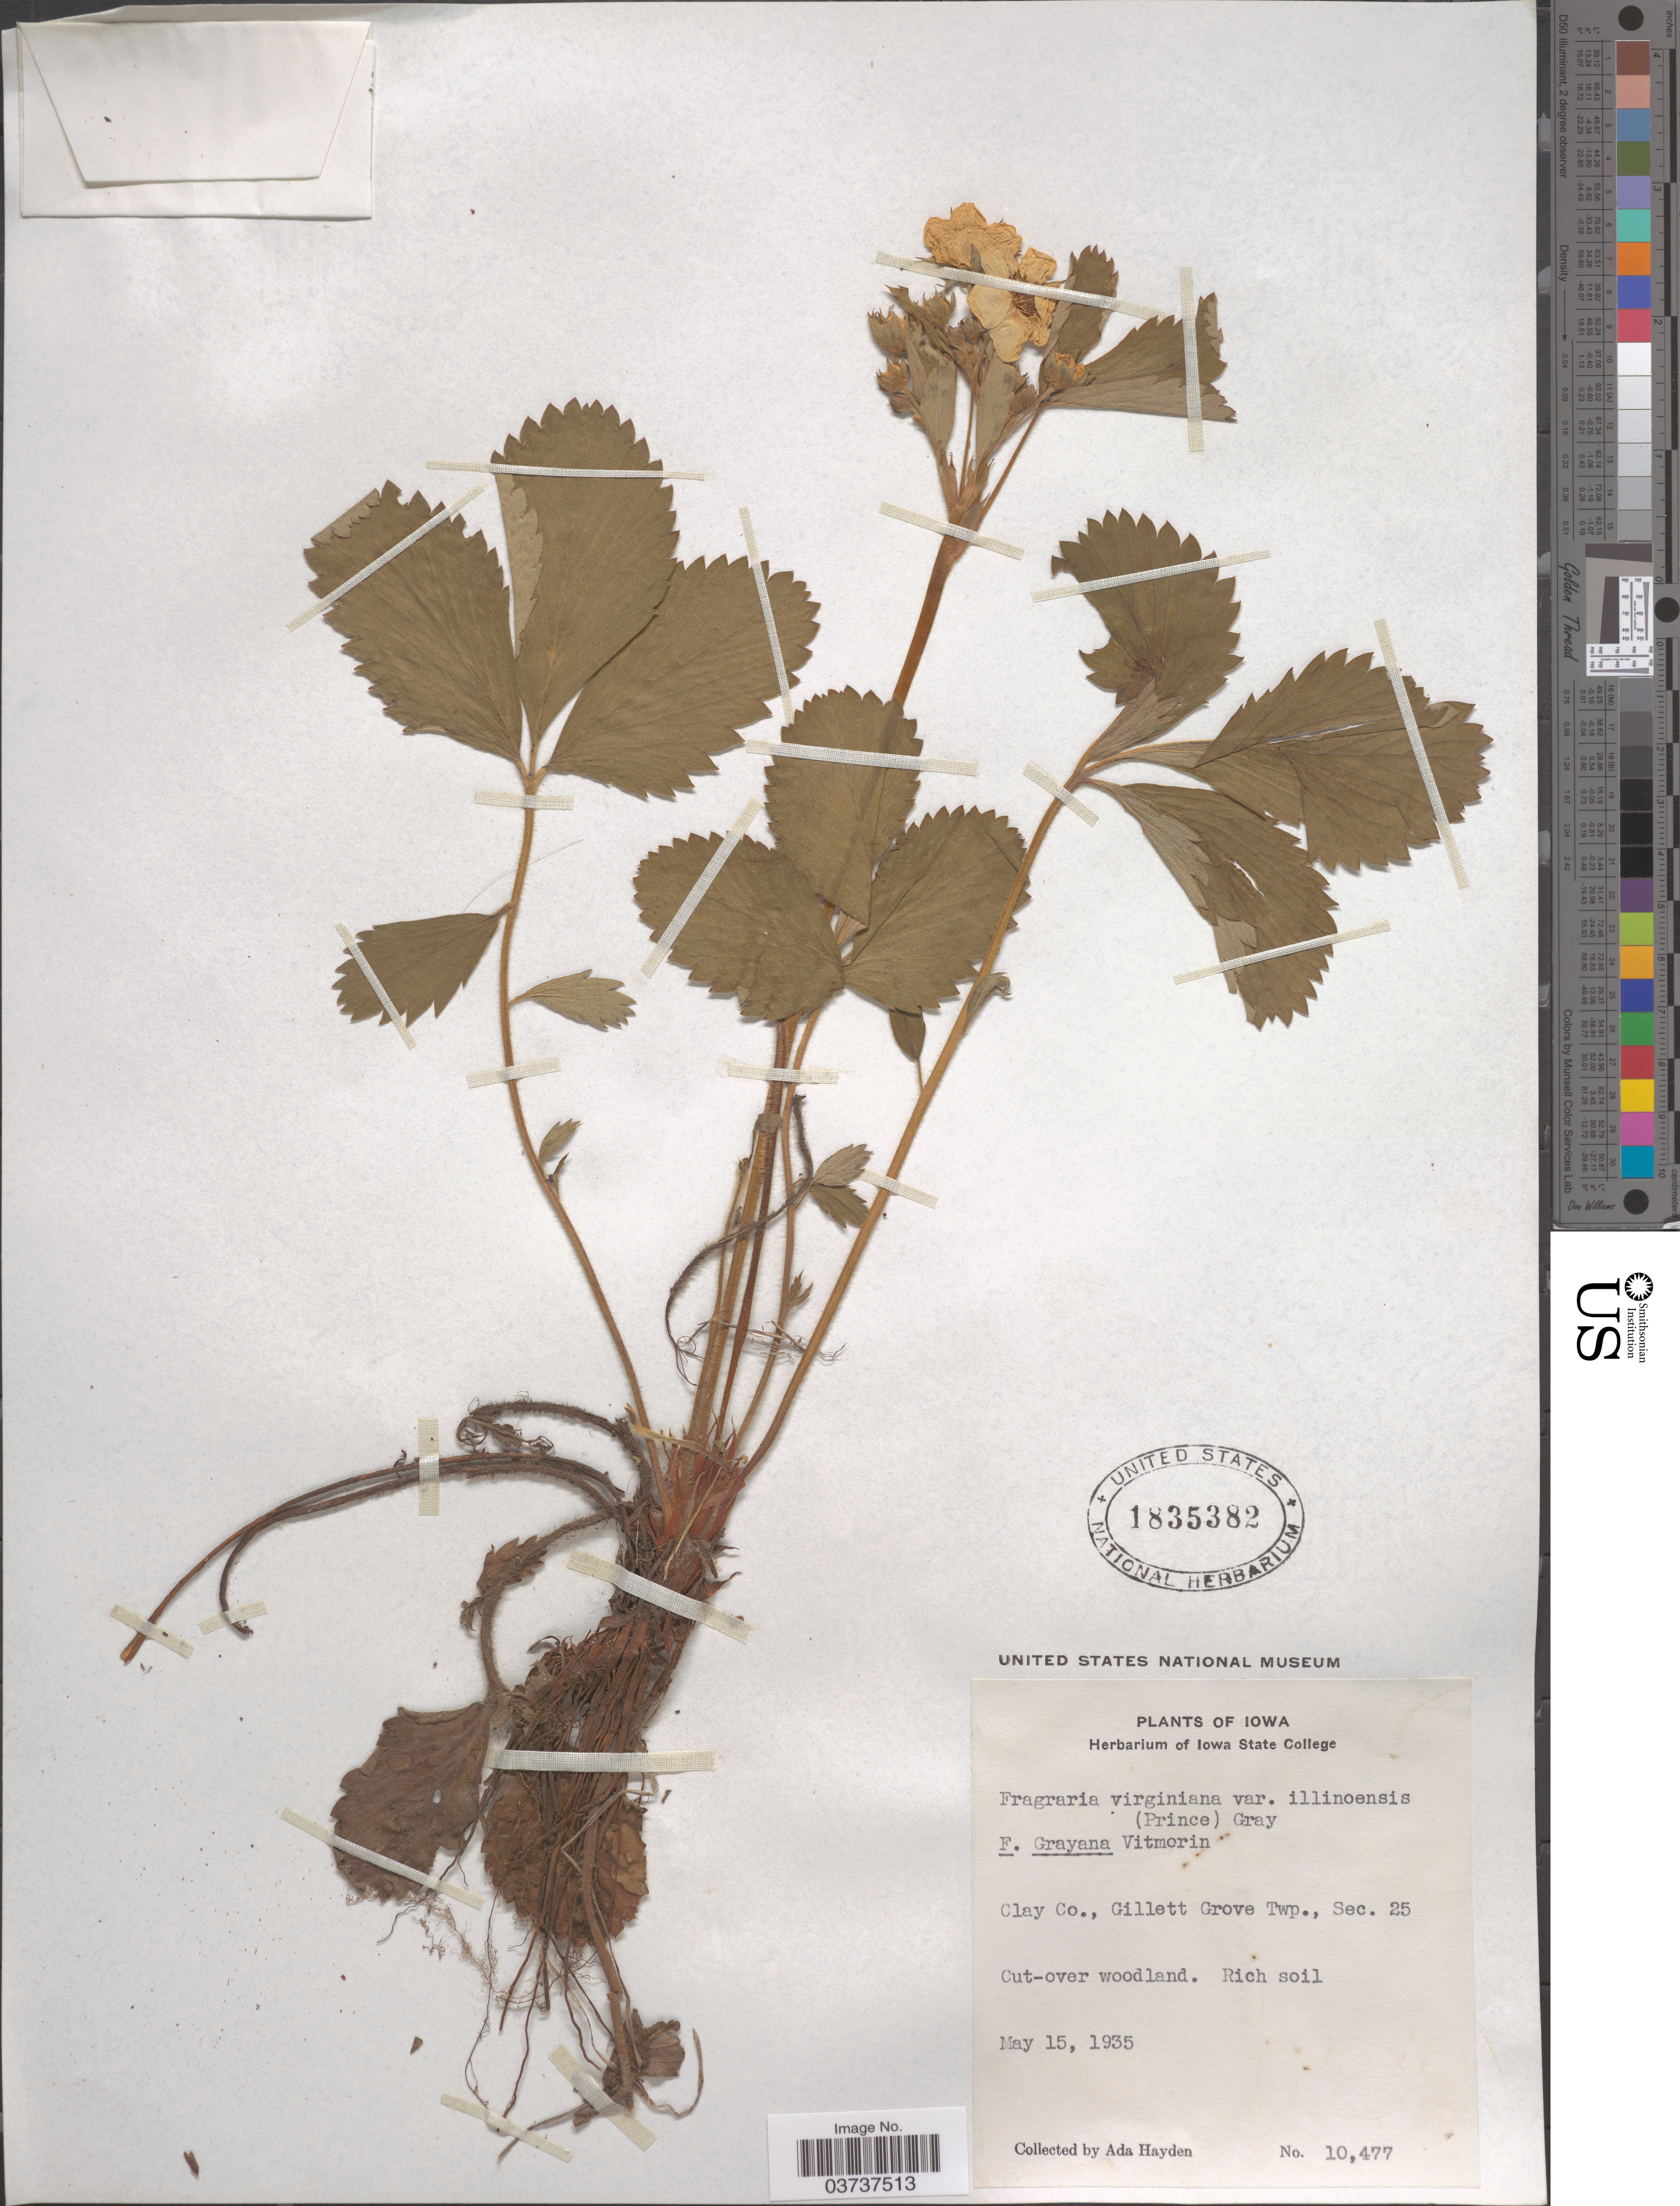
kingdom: Plantae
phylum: Tracheophyta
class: Magnoliopsida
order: Rosales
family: Rosaceae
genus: Fragaria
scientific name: Fragaria virginiana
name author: Mill.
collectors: Ada Hayden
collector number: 10477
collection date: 1935-05-15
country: United States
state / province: Iowa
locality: Clay Co., Gillett Grove Twp., Sec. 25.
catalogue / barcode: US 1835382